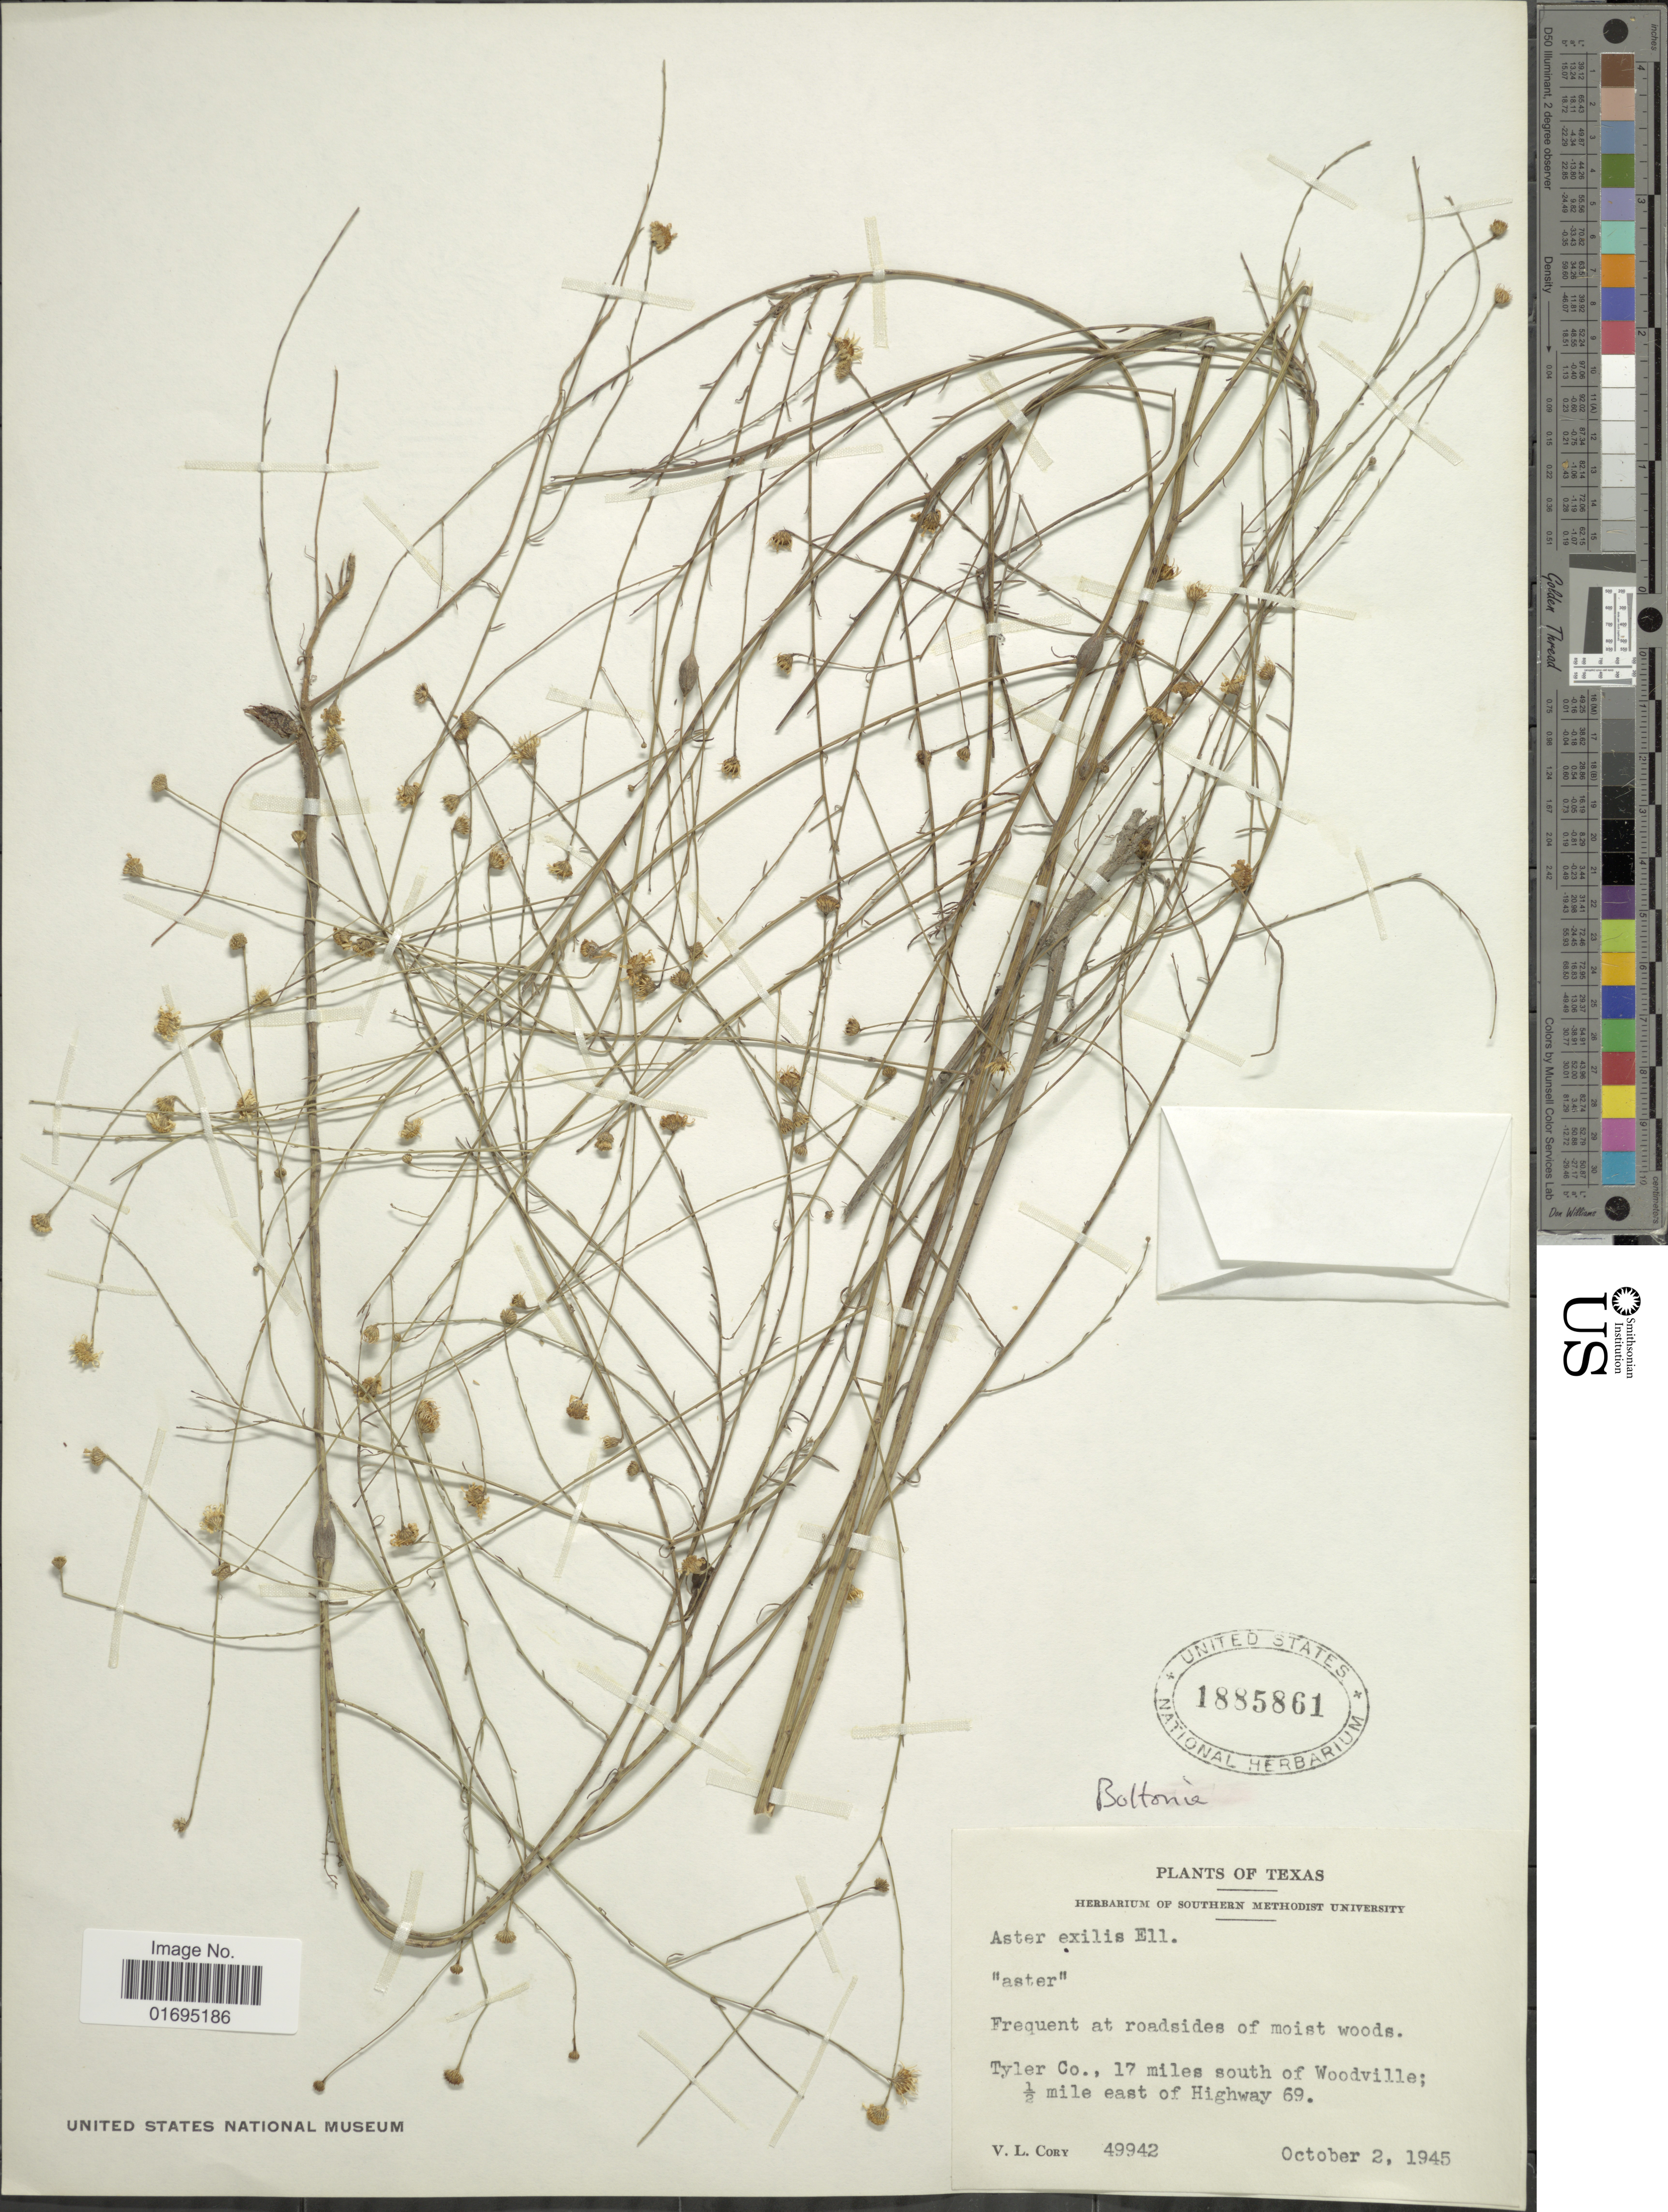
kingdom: Plantae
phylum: Tracheophyta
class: Magnoliopsida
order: Asterales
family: Asteraceae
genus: Boltonia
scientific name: Boltonia diffusa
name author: Elliott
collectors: V. Cory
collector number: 49942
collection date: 1945-10-02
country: United States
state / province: Texas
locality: Tyler Co., 17 miles south of Woodville, 1/2 mile east of Highway 69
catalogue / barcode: US 1885861